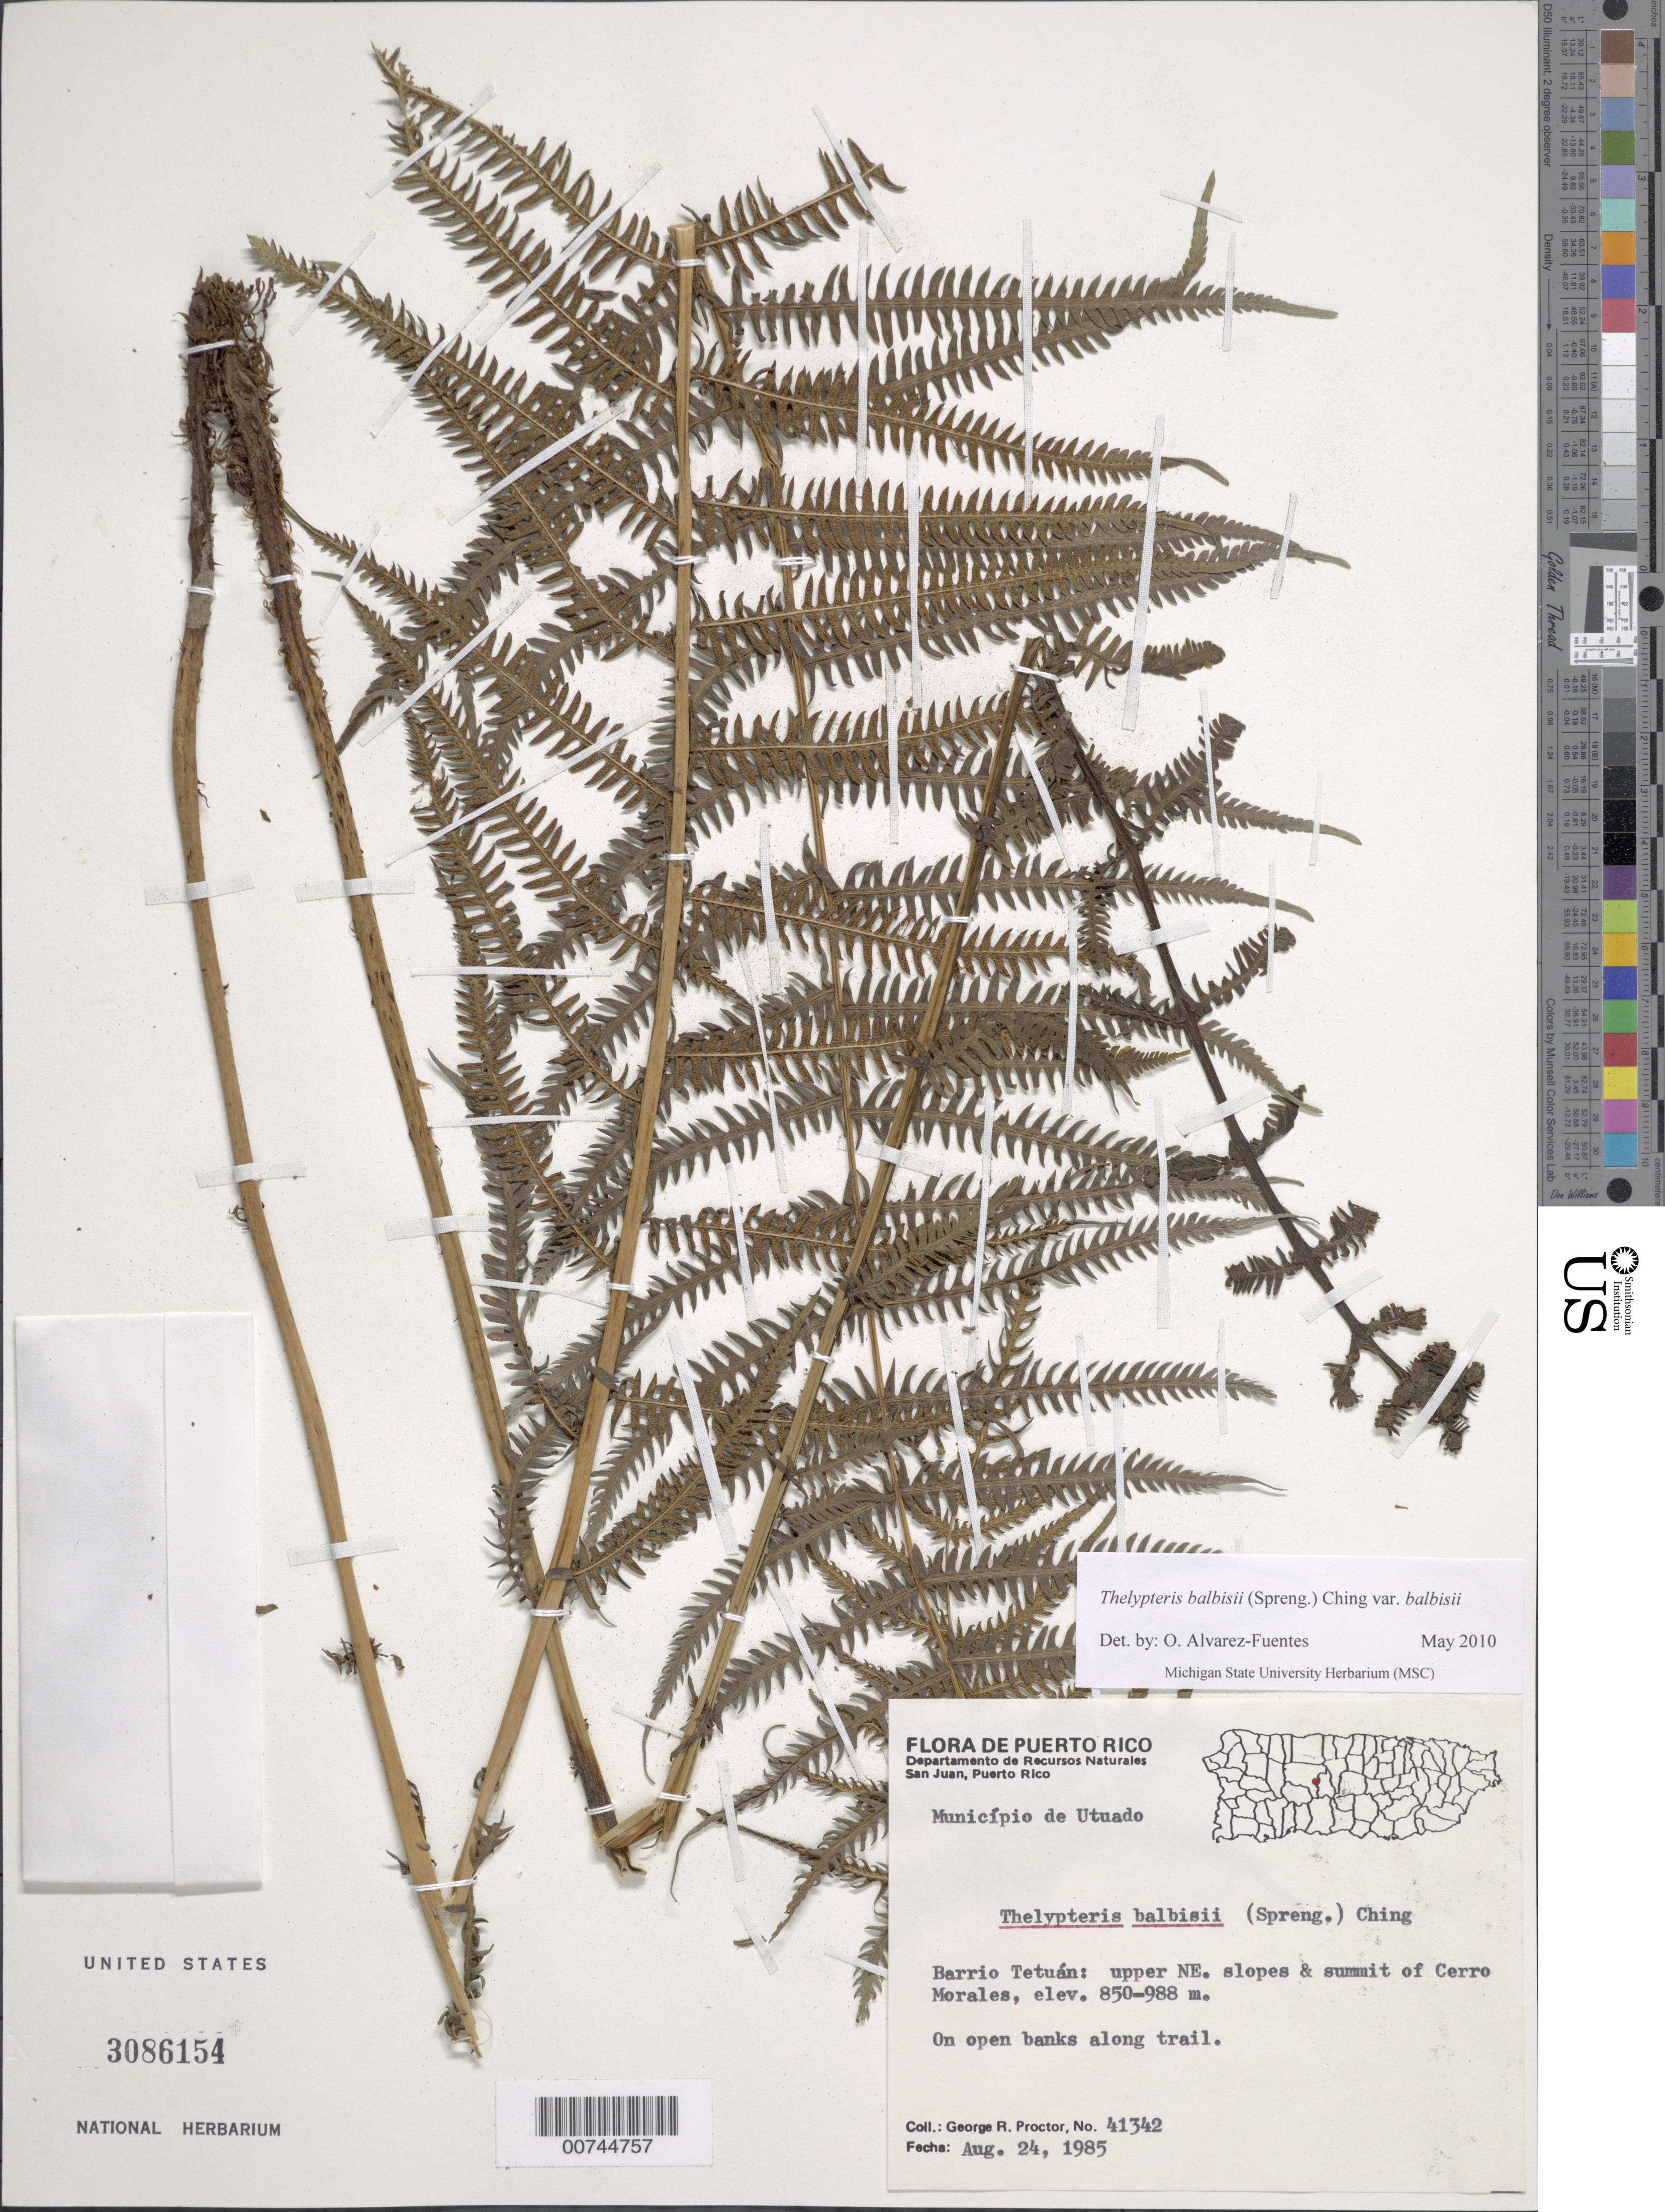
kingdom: Plantae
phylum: Tracheophyta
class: Polypodiopsida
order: Polypodiales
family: Thelypteridaceae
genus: Amauropelta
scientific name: Amauropelta balbisii (Spreng.) comb. nov., ined. 2015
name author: (Spreng.)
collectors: G. R. Proctor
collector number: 41342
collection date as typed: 24 Aug 1985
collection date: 1985-08-24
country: Puerto Rico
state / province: Utuado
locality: Barrio Tetúan: upper NE slopes & summit of Cerro Morales, Municipio de Utuado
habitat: On open banks along trail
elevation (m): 850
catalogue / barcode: US 3086154